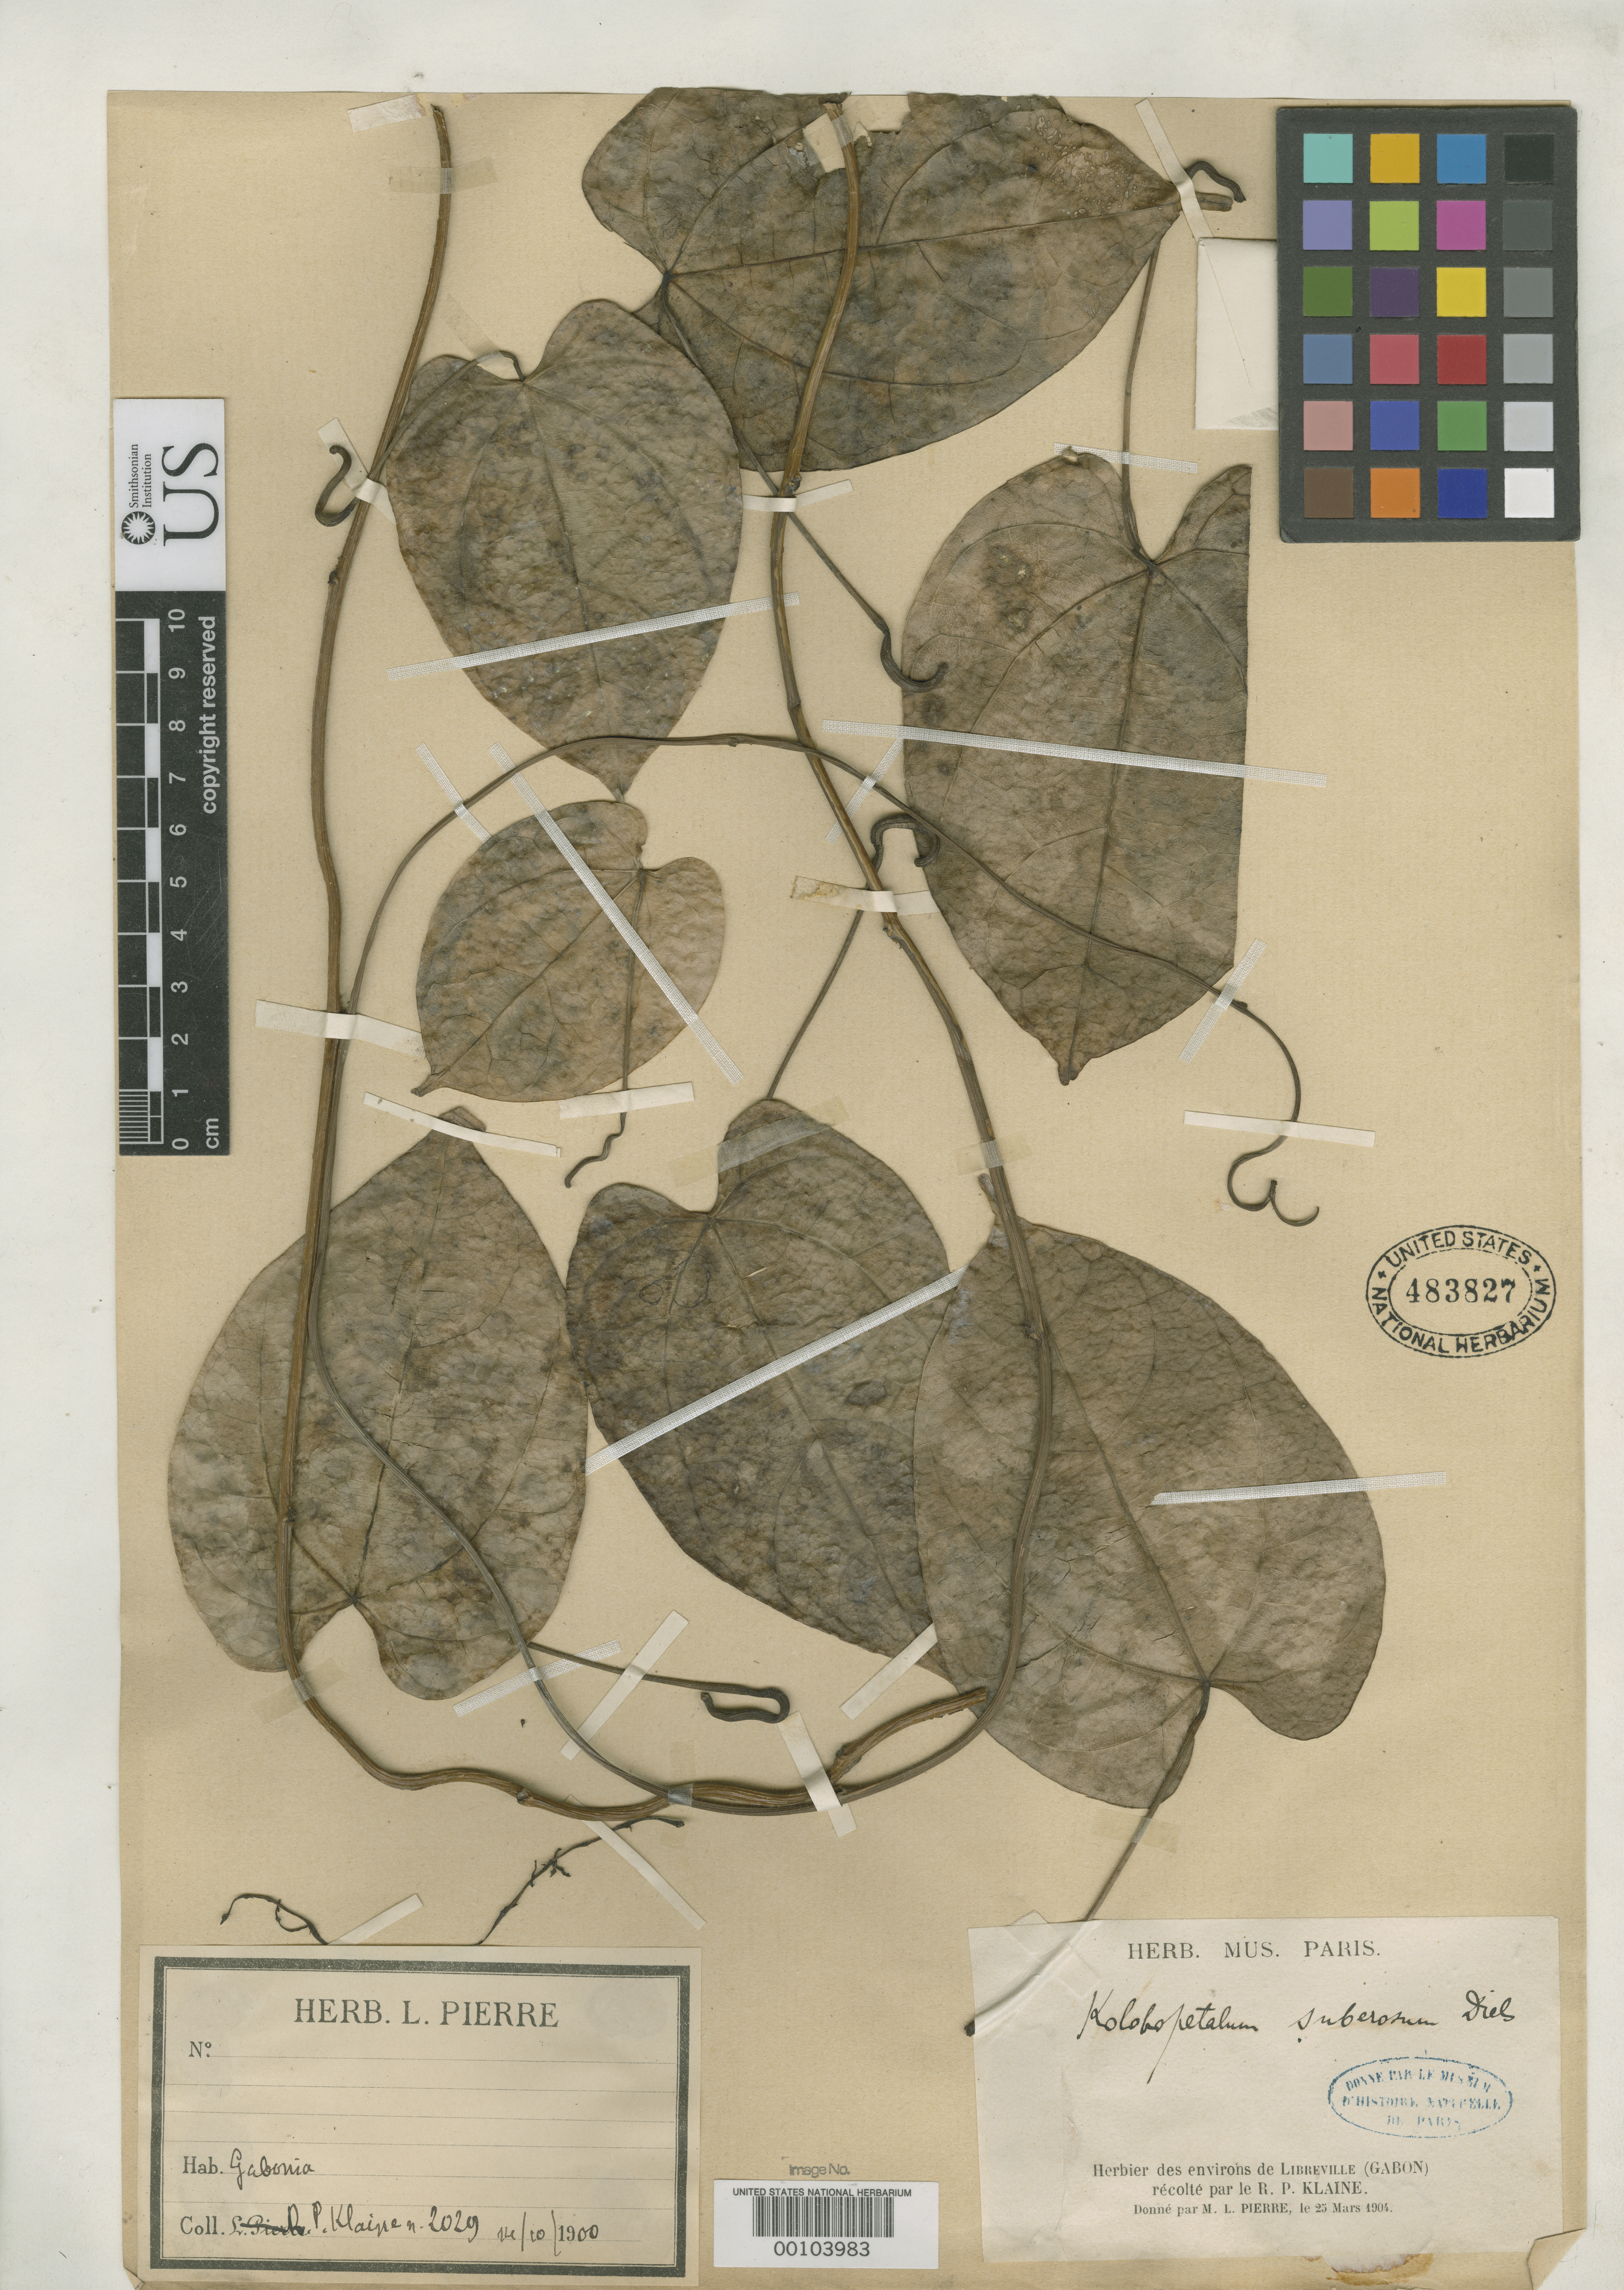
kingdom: Plantae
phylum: Tracheophyta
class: Magnoliopsida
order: Ranunculales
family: Menispermaceae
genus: Kolobopetalum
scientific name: Kolobopetalum suberosum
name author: Diels in Engl.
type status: Paratype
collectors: R. Klaine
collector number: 2029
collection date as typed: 16 Oct 1900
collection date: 1900-10-16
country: Gabon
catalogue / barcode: US 483827